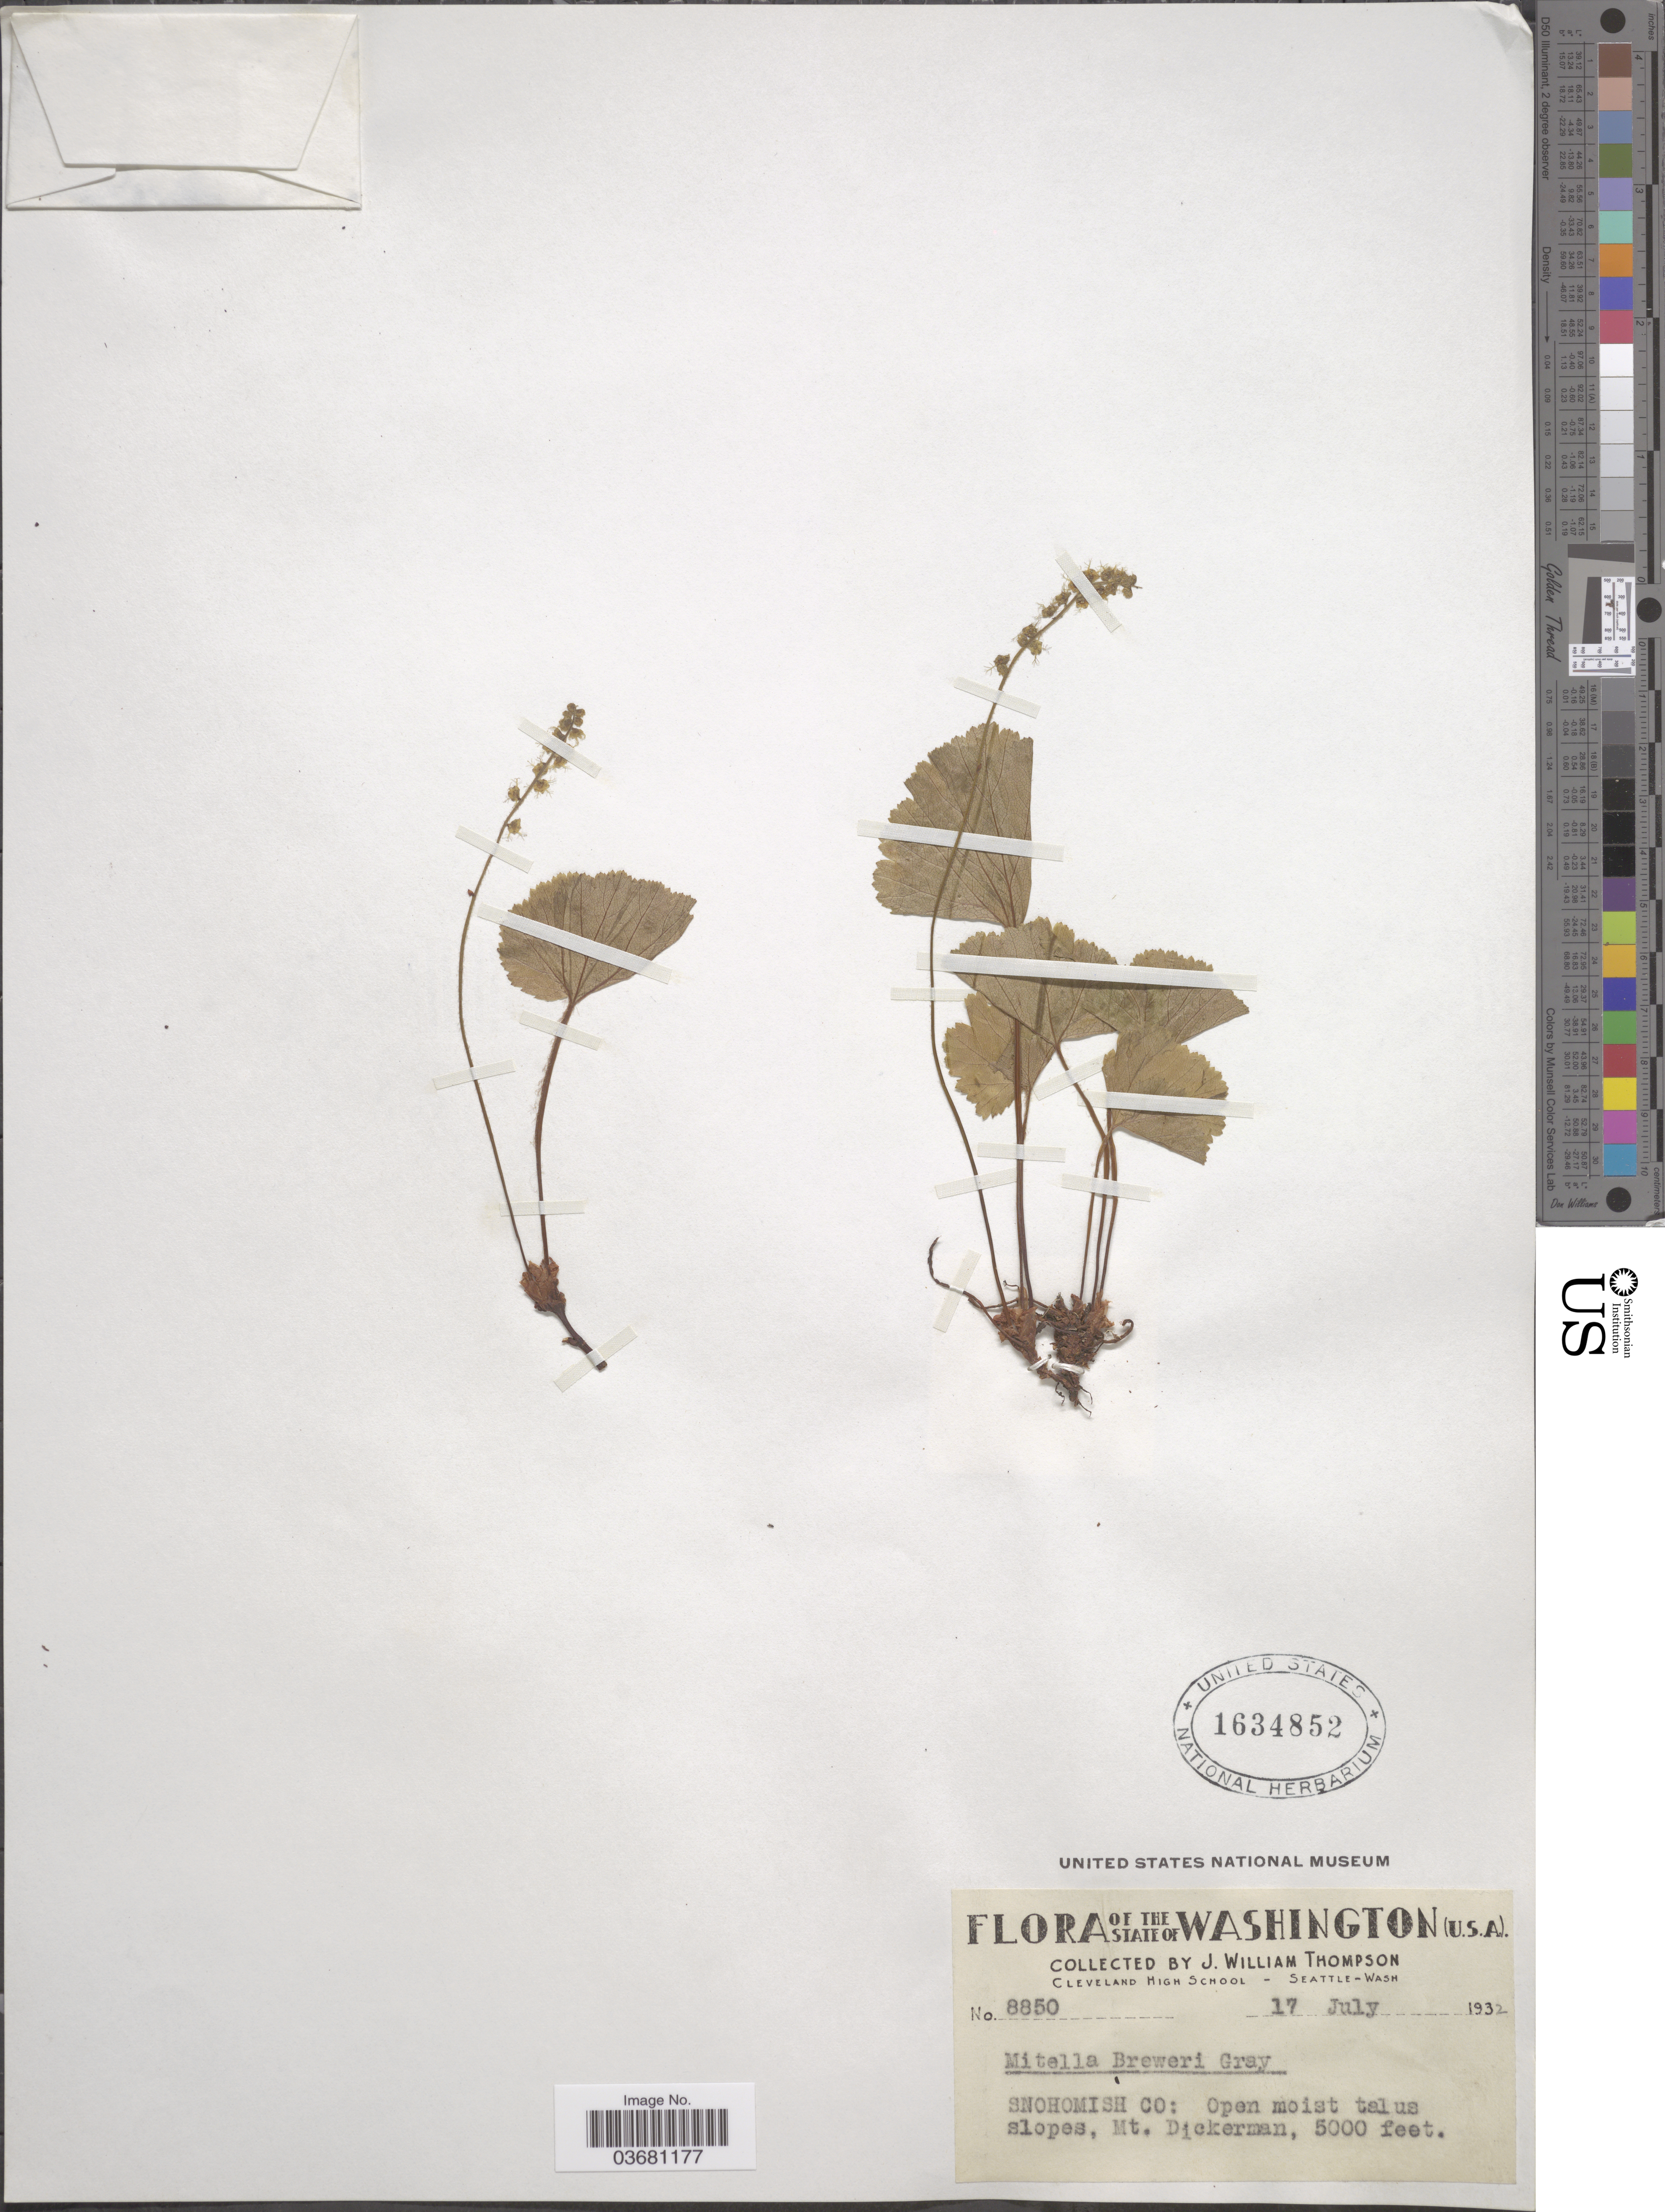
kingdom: Plantae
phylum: Tracheophyta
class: Magnoliopsida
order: Saxifragales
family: Saxifragaceae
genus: Mitella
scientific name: Mitella breweri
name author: A. Gray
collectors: J. W. Thompson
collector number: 8850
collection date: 1932-07-17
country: United States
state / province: Washington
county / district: Snohomish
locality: The State of Washington. Snohomish Co: Open moist talus slopes, Mt. Dickerman.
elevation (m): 1524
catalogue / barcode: US 1634852